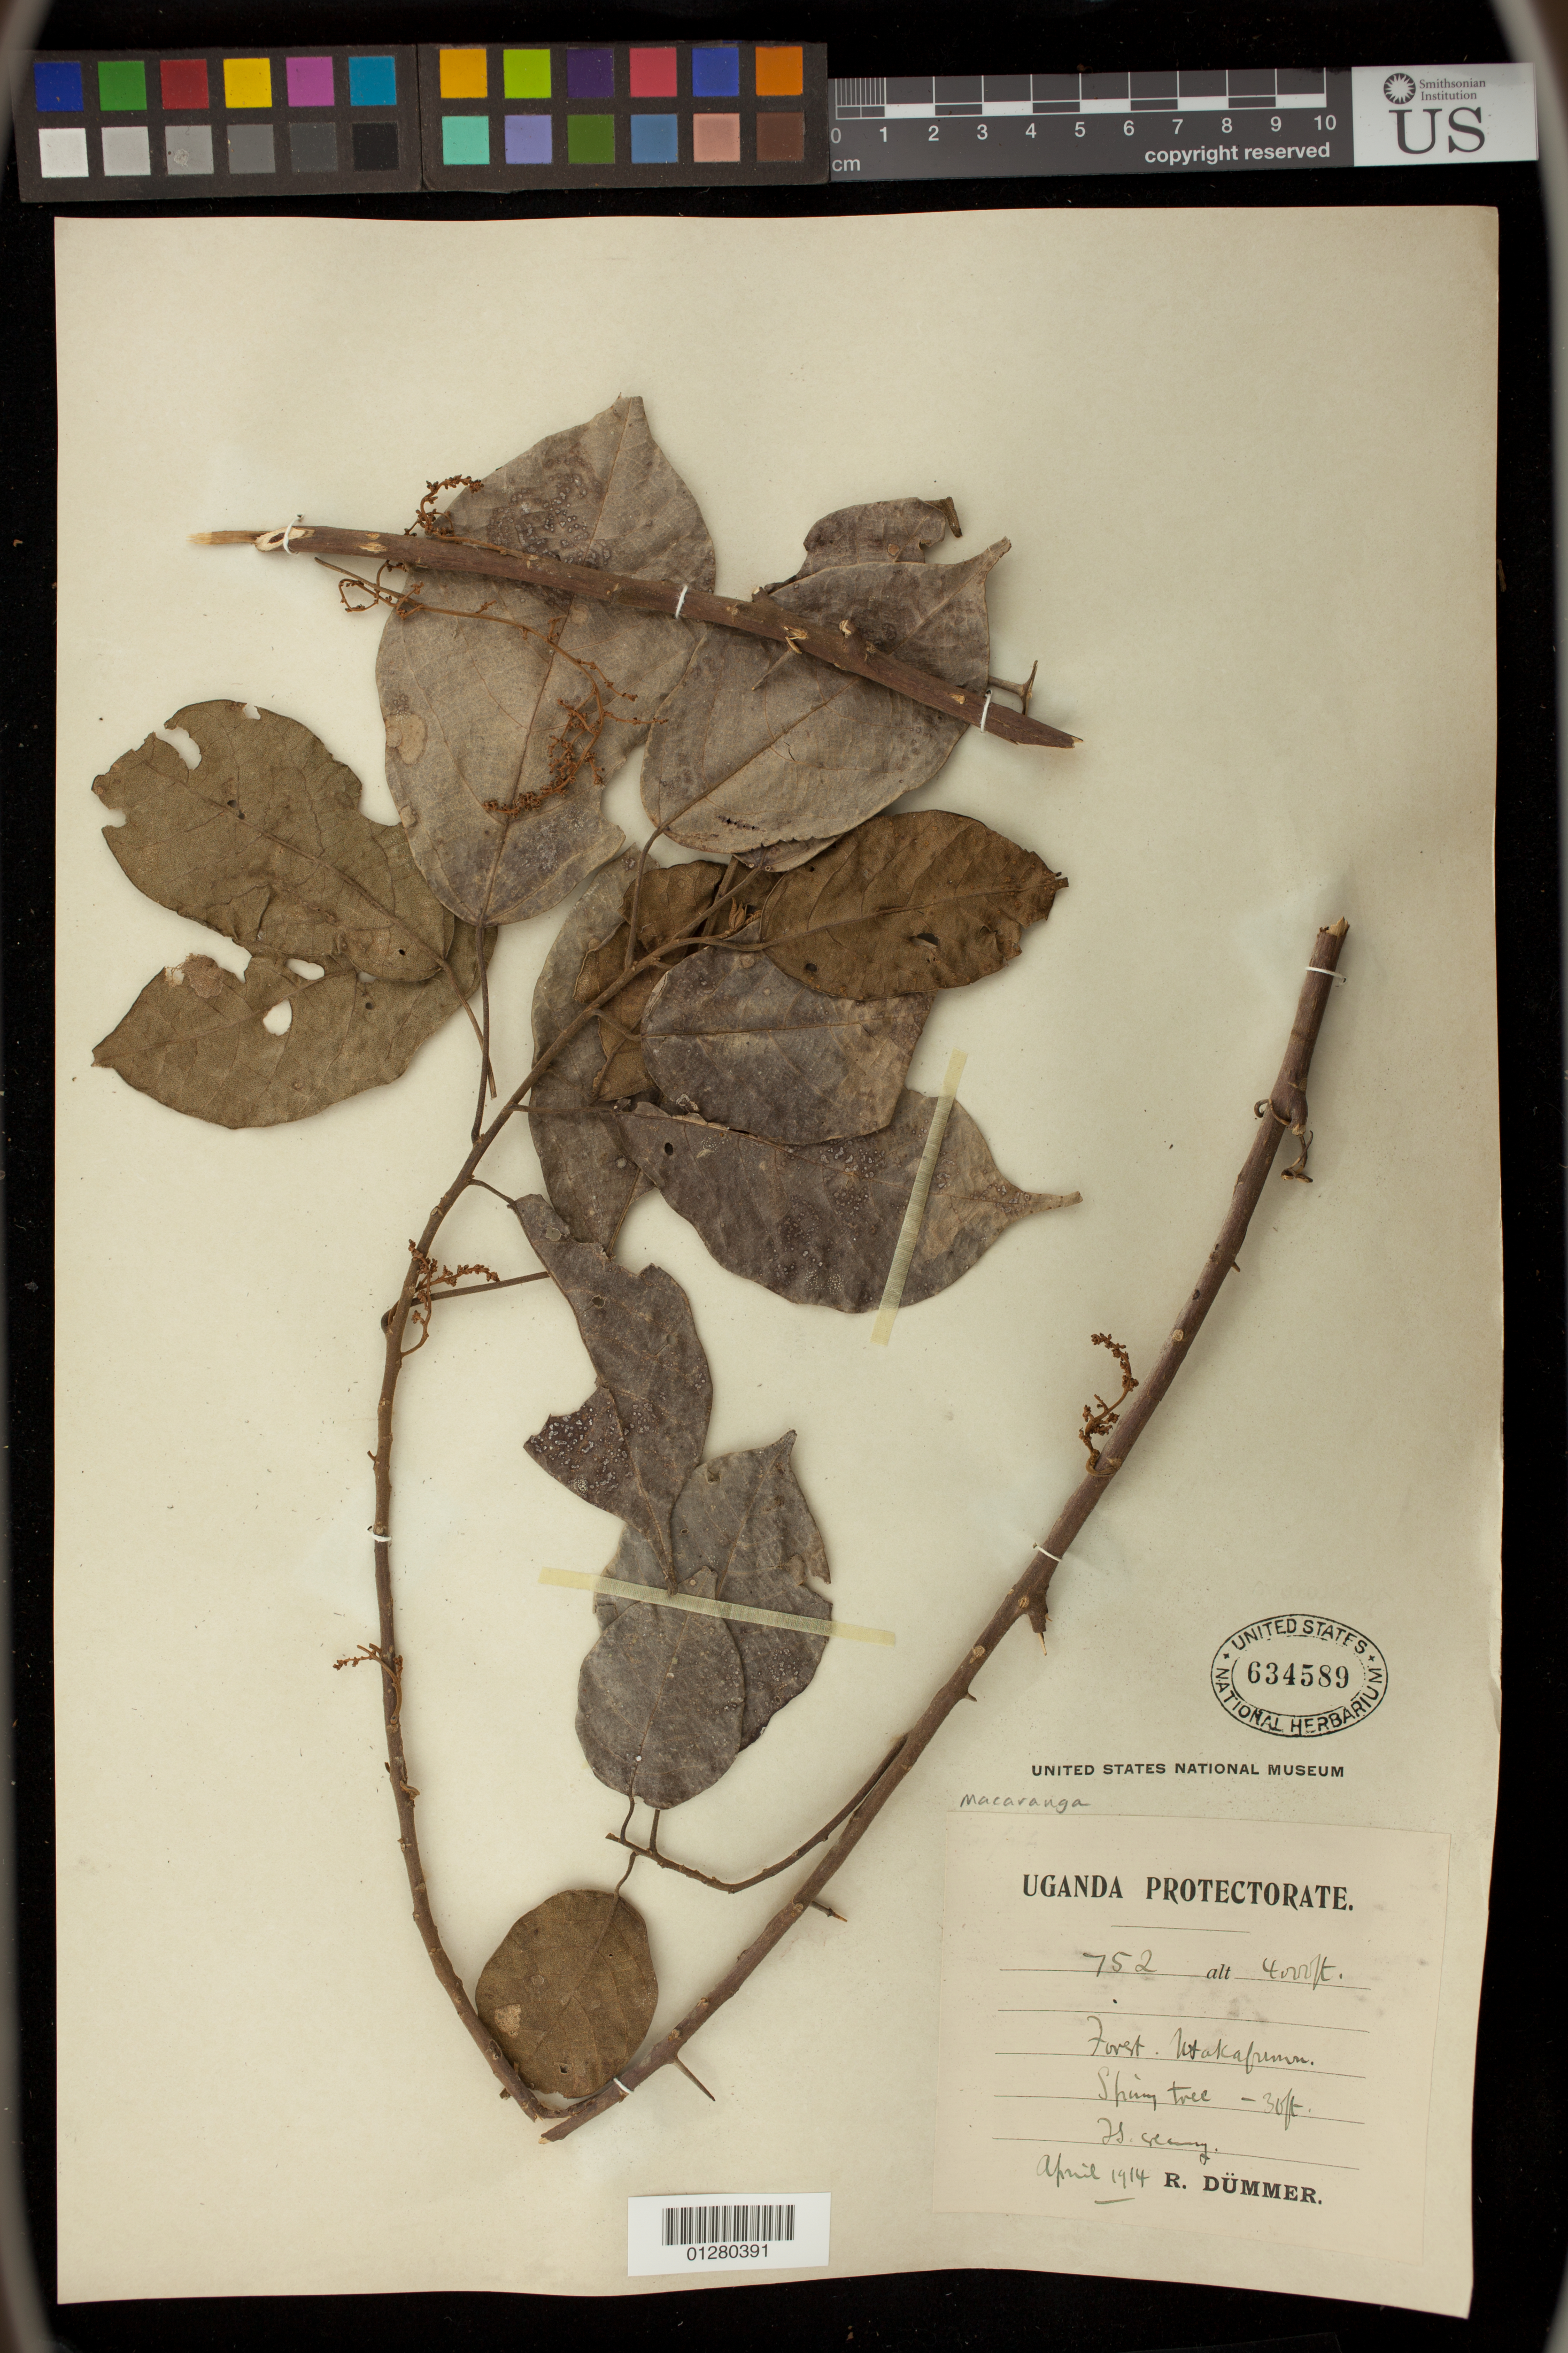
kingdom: Plantae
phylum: Tracheophyta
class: Magnoliopsida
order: Malpighiales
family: Euphorbiaceae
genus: Macaranga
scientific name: Macaranga sp.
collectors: R. A. Dümmer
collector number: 752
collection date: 1914-04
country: Uganda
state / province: Central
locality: Ntakafunvu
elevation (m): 1219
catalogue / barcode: US 634589